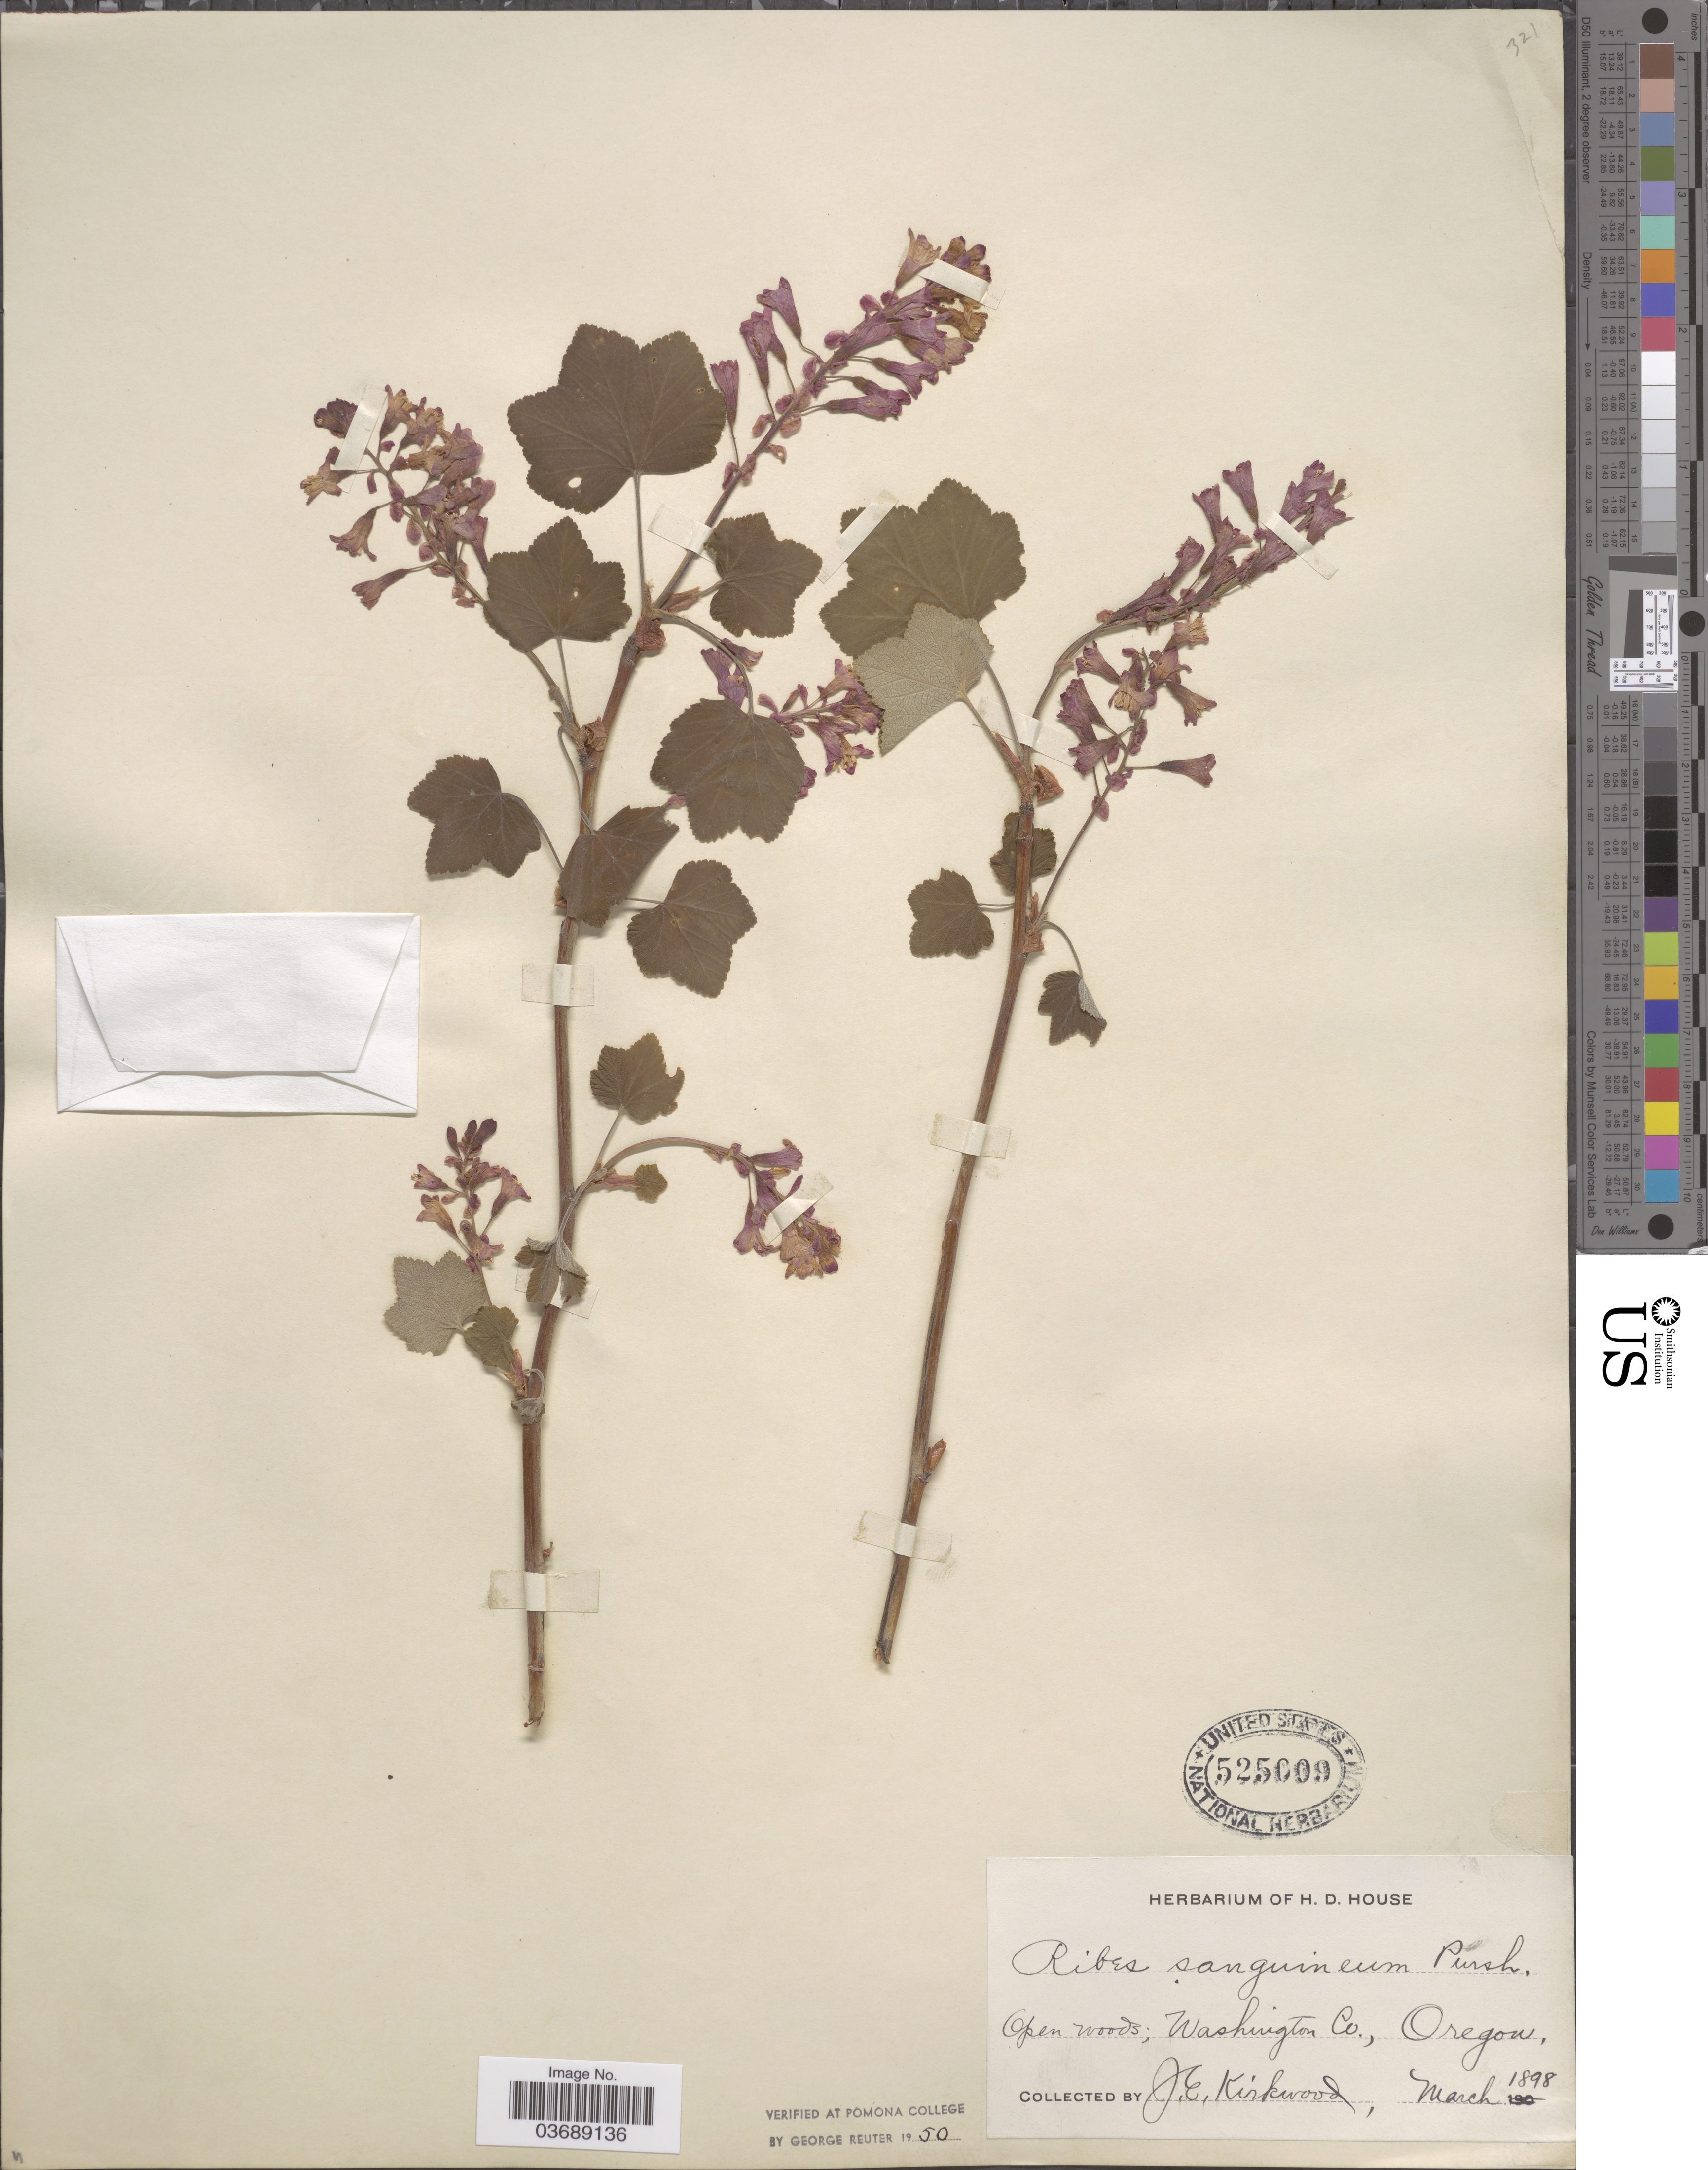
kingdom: Plantae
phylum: Tracheophyta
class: Magnoliopsida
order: Saxifragales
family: Grossulariaceae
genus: Ribes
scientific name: Ribes sanguineum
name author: Pursh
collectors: J. Kirkwood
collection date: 1898-03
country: United States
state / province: Oregon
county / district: Washington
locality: Washington Co.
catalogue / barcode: US 525009